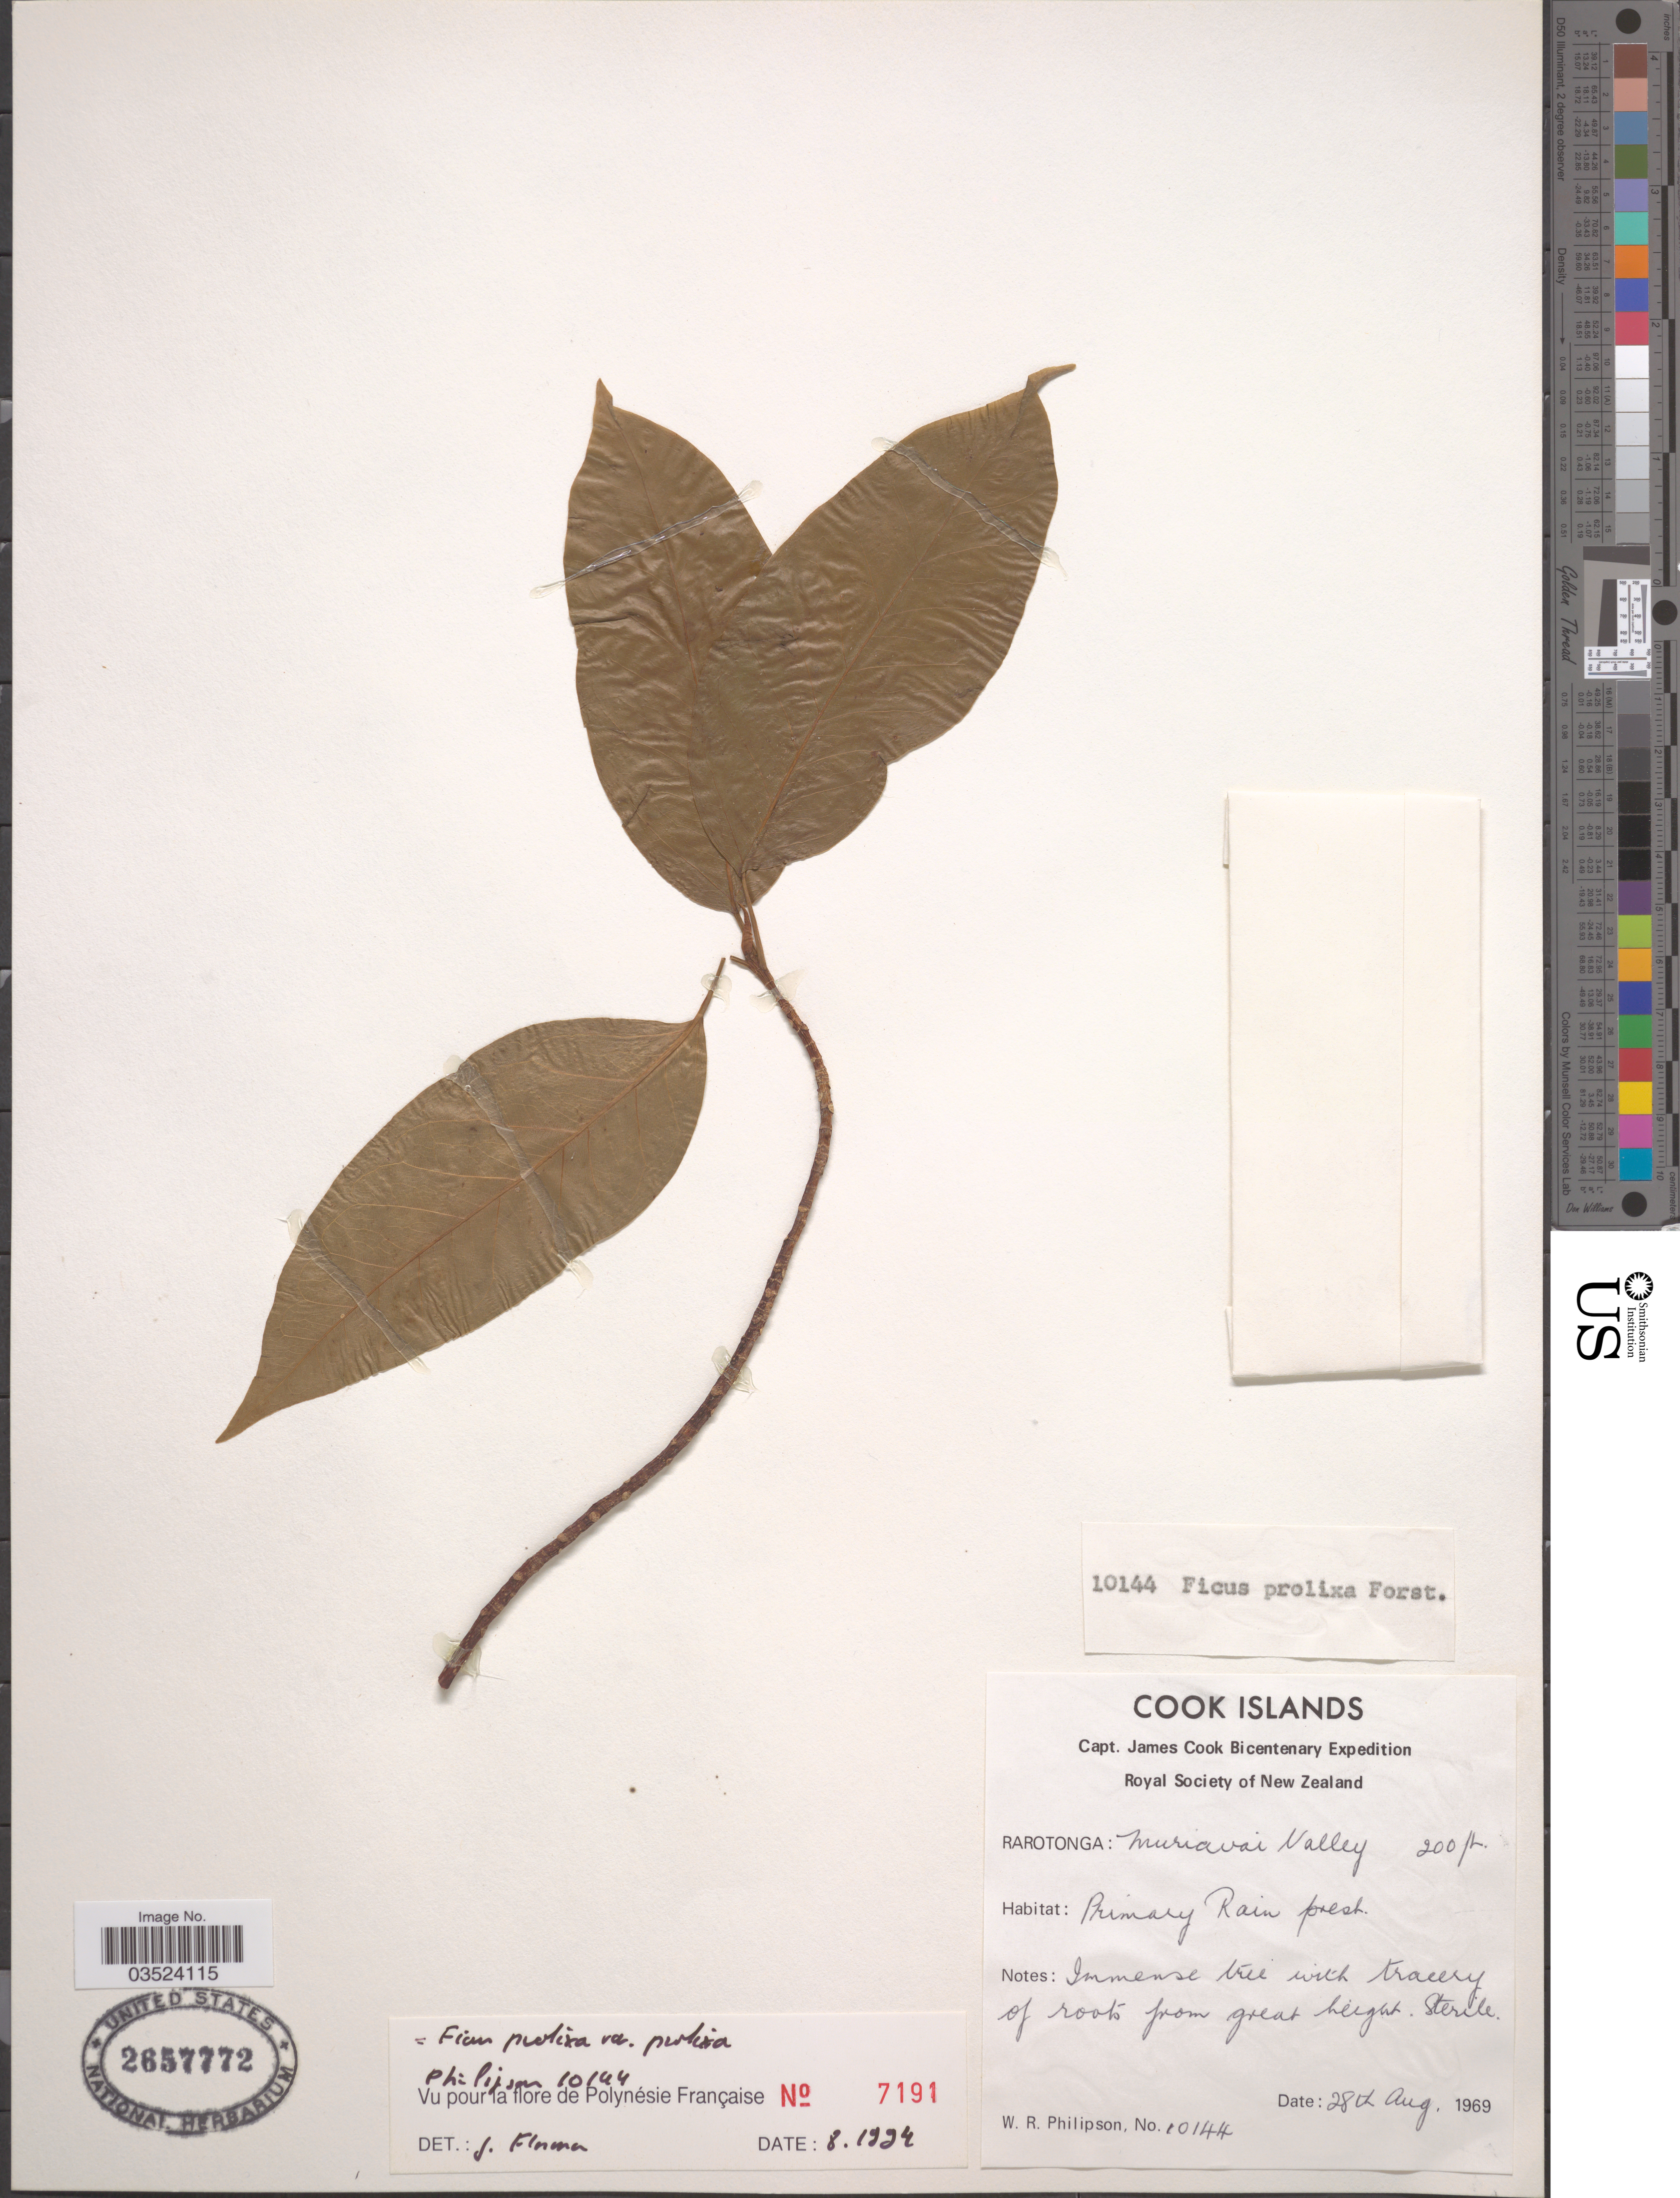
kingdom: Plantae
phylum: Tracheophyta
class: Magnoliopsida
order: Rosales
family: Moraceae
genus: Ficus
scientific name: Ficus prolixa var. prolixa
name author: G. Forst.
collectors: W. R. Philipson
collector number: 10144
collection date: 1969-08-28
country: Cook Islands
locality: Rarotonga: Muriavai Valley.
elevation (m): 61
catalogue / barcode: US 2657772